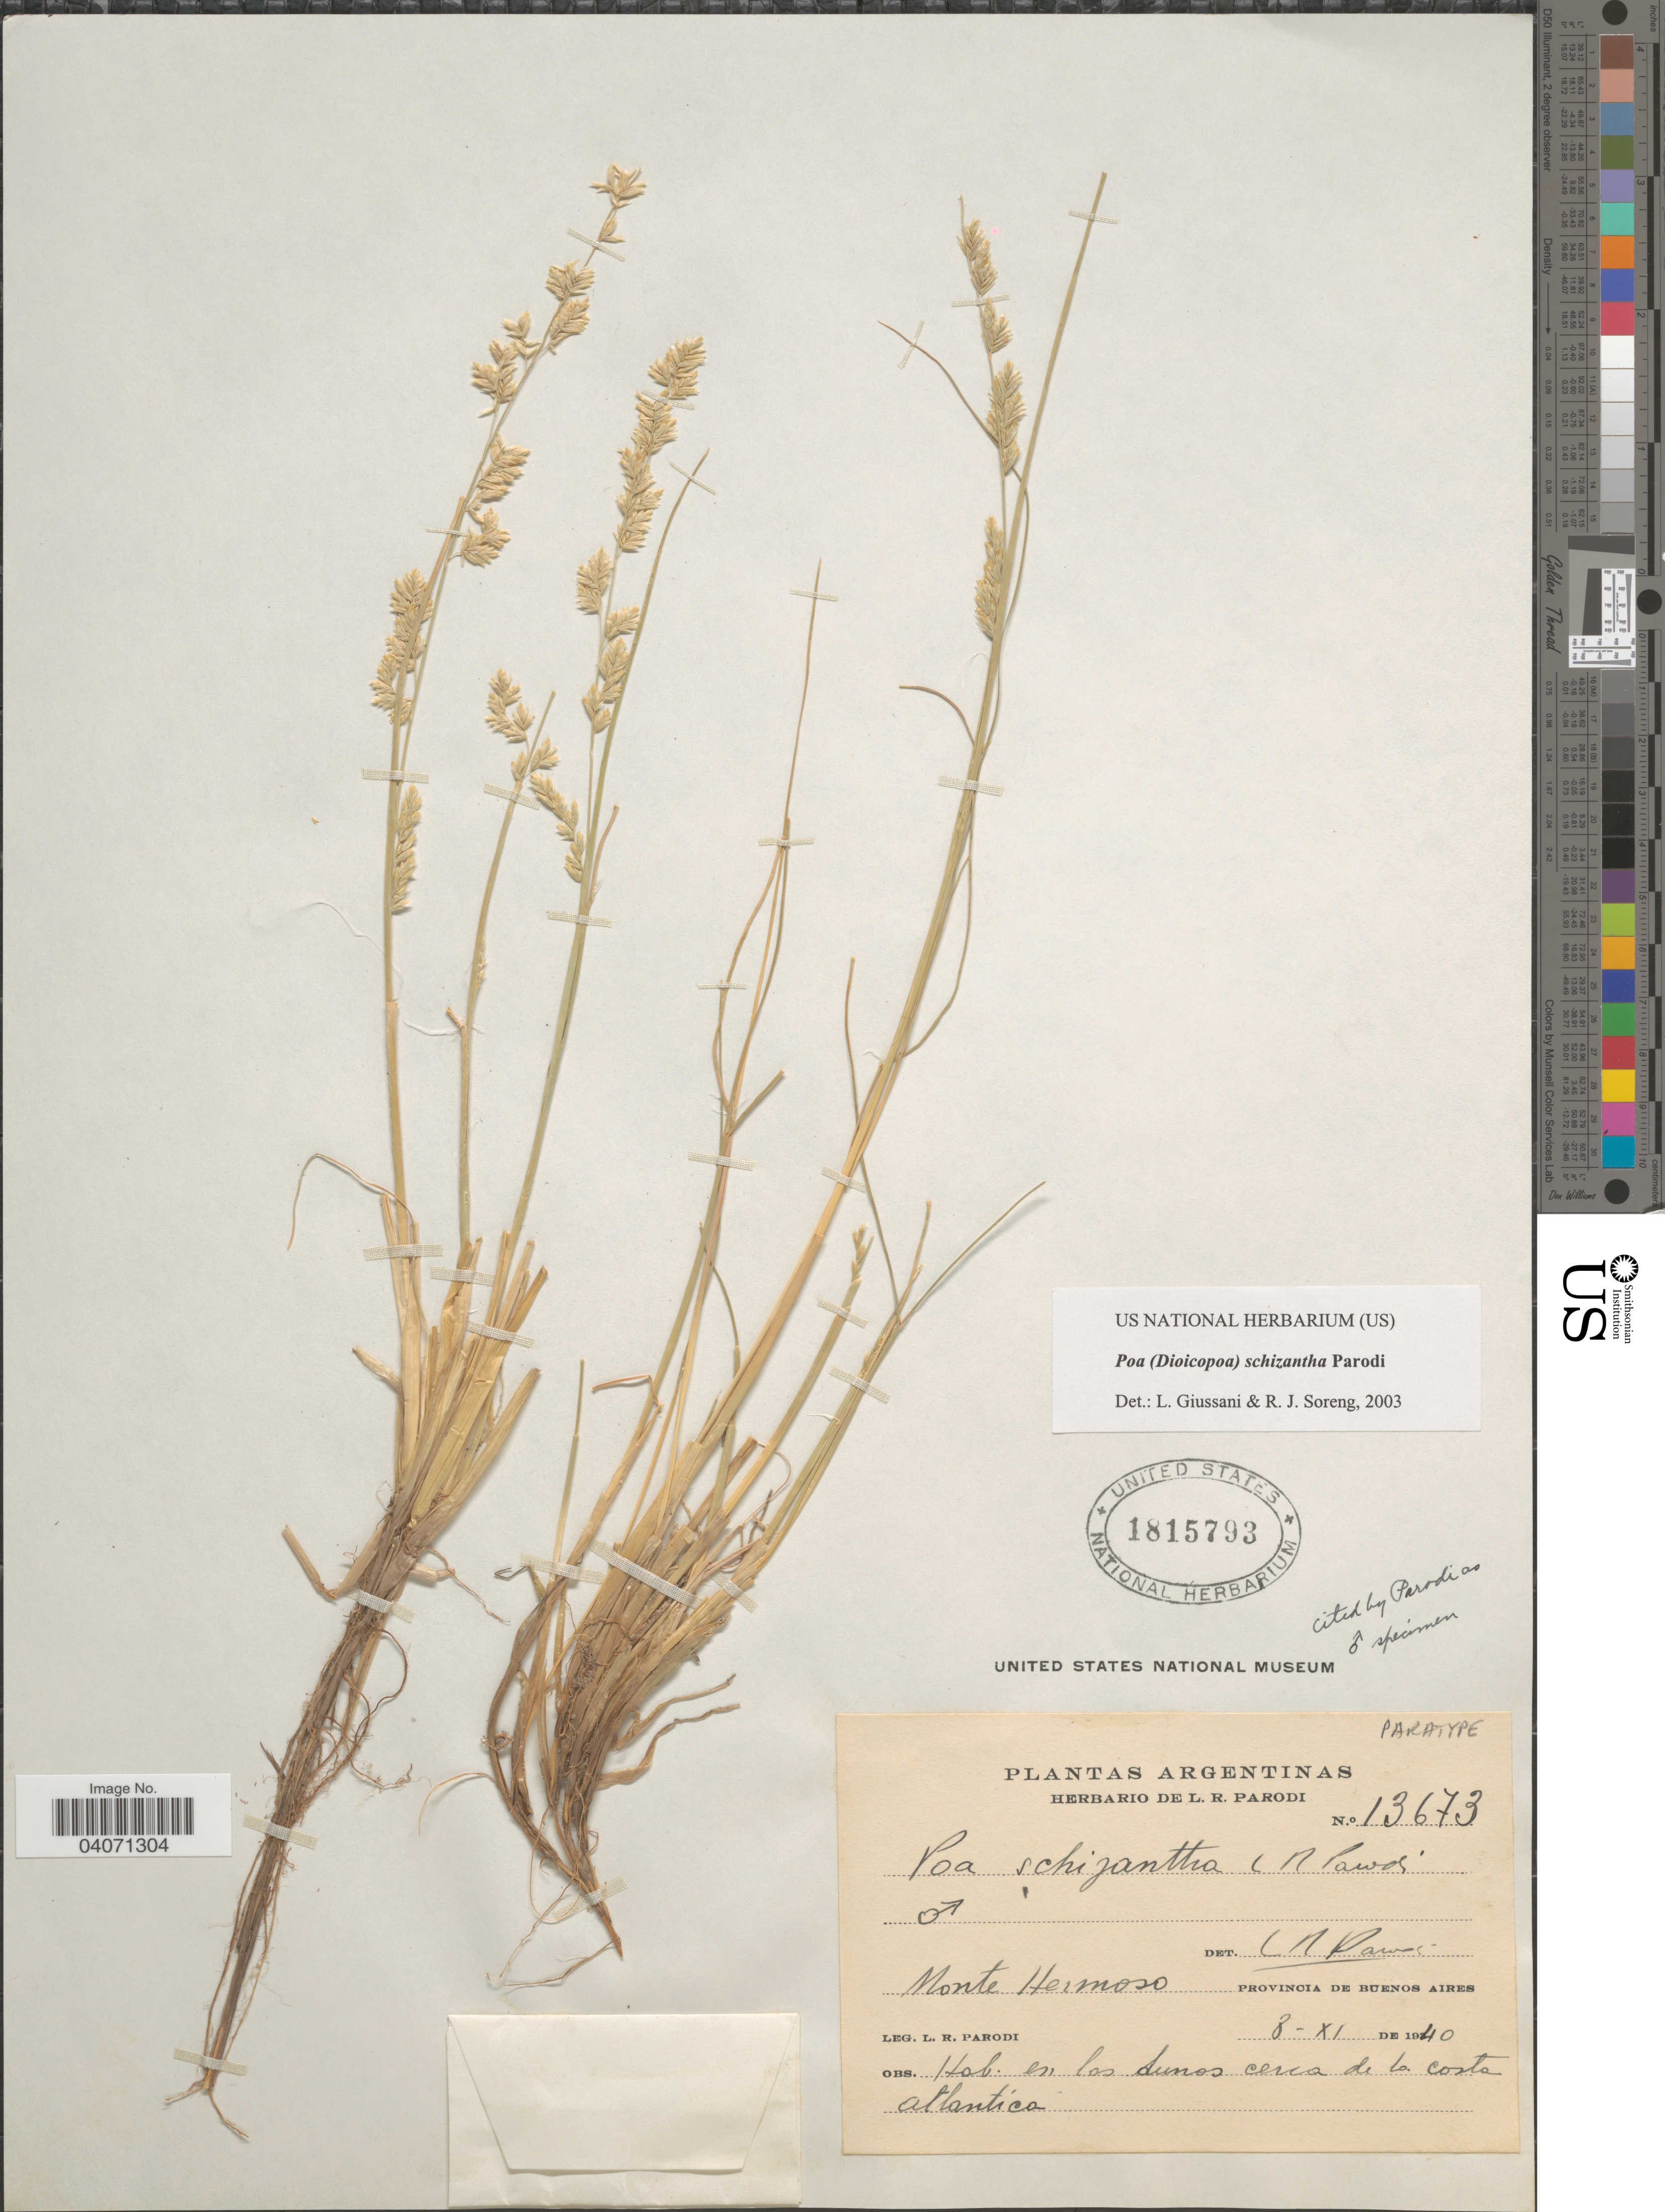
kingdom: Plantae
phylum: Tracheophyta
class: Liliopsida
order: Poales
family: Poaceae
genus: Poa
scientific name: Poa schizantha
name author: Parodi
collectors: L. R. Parodi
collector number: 13673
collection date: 1940-11-08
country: Argentina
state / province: Buenos Aires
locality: Monte Hermoso. En los dunos cerca de la coste atlantica.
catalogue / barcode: US 1815793